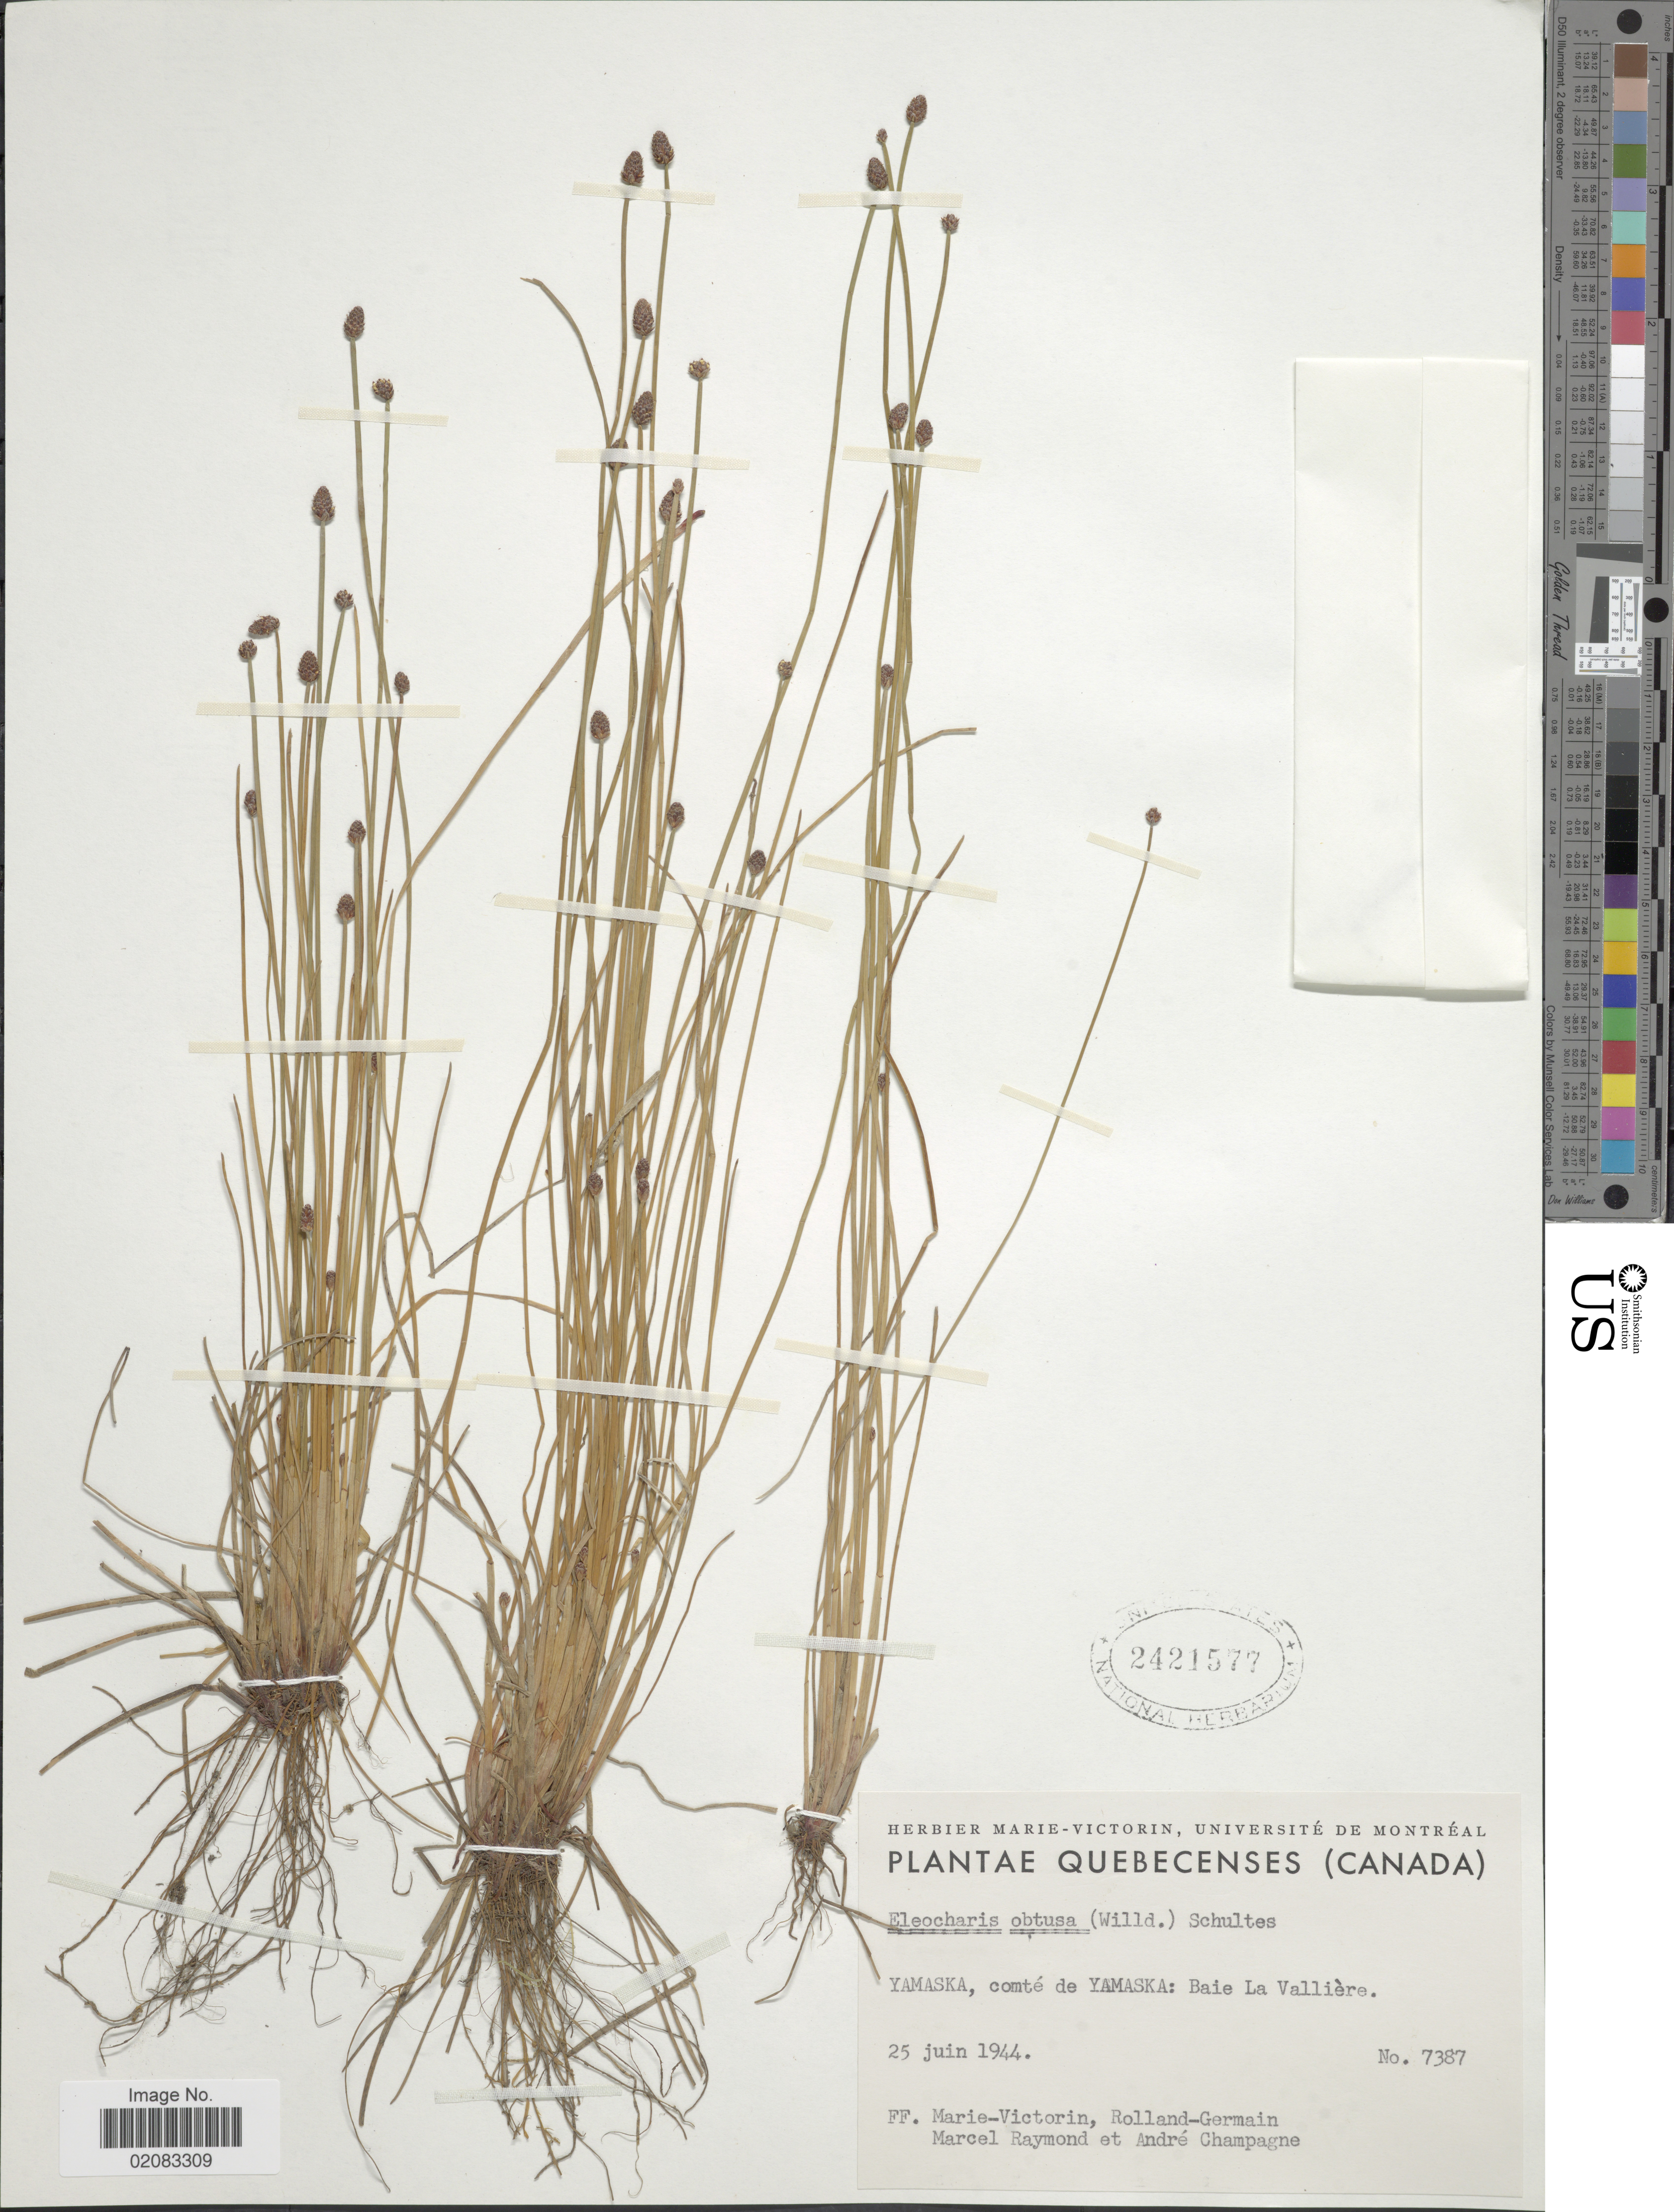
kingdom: Plantae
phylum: Tracheophyta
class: Liliopsida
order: Poales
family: Cyperaceae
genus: Eleocharis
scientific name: Eleocharis obtusa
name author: (Willd.) Schult.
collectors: F. Marie-Victorin, Rolland-Germain, M. Raymond & A. Champagne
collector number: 7387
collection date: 1944-06-25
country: Canada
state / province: Quebec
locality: Yamaska, comté de Yamaska: Baie La Vallière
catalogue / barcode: US 2421577